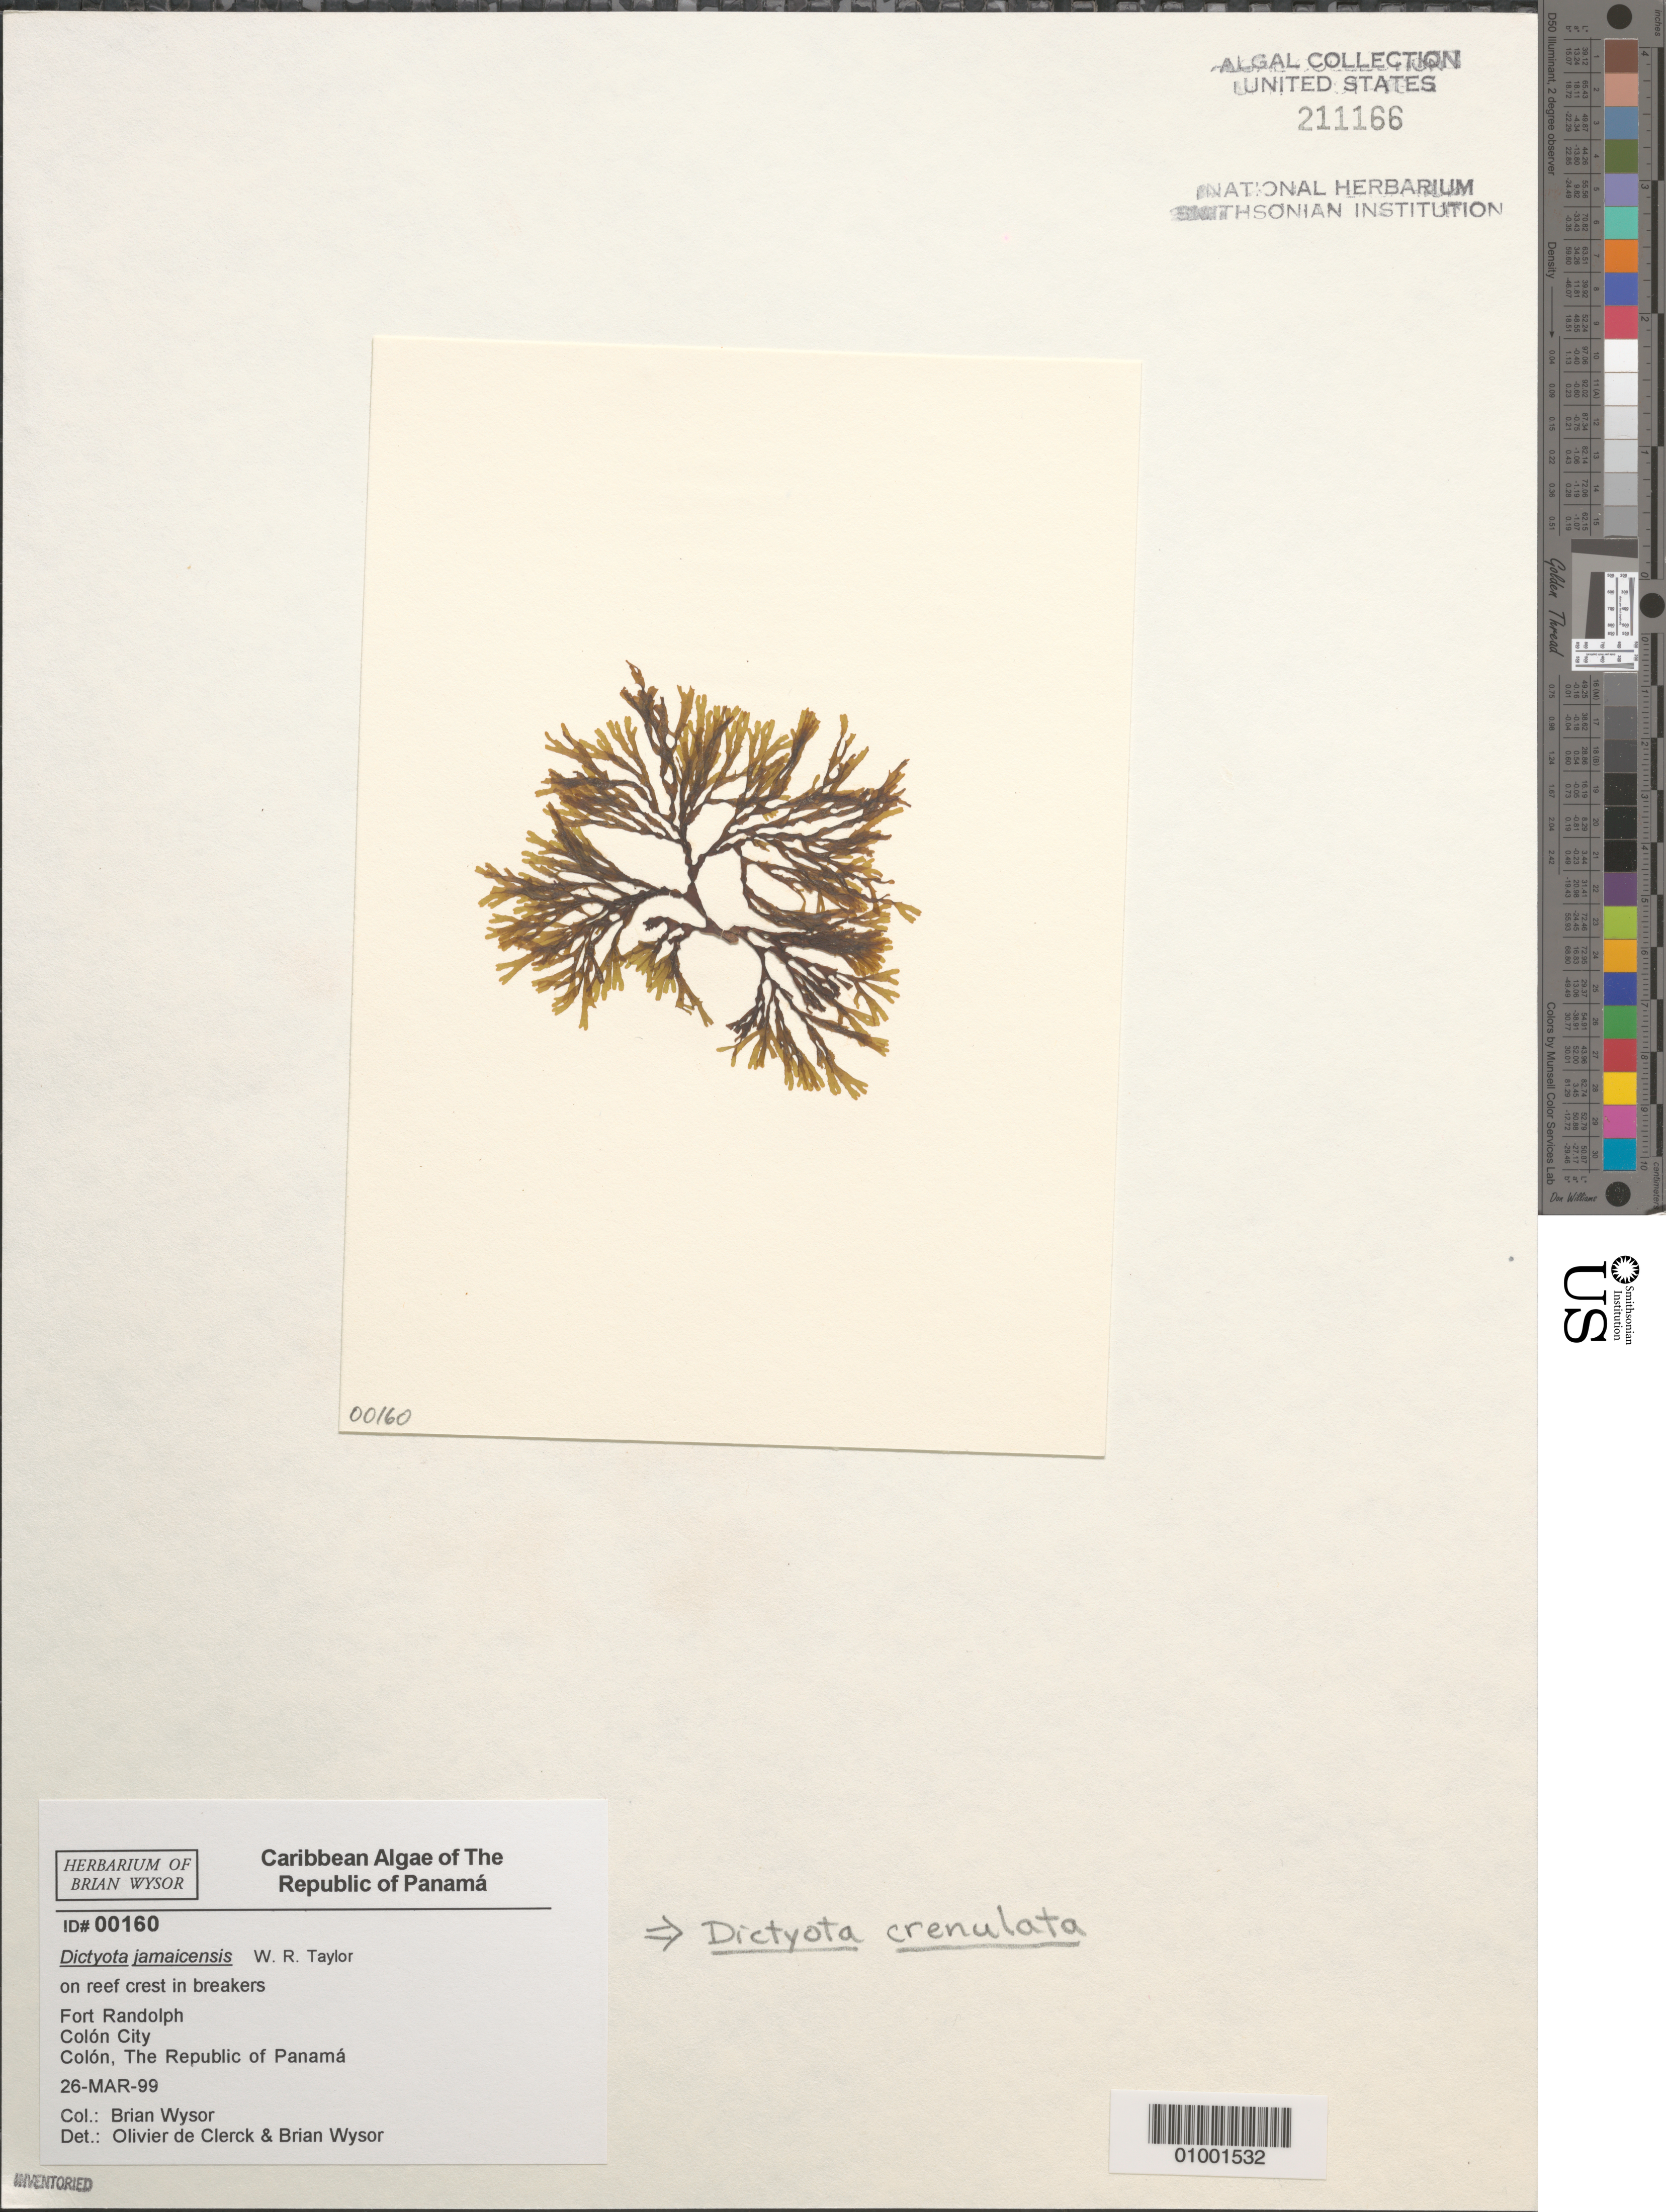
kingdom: Chromista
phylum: Ochrophyta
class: Phaeophyceae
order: Dictyotales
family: Dictyotaceae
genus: Dictyota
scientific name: Dictyota crenulata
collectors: B. Wysor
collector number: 00160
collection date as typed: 26 Mar 1999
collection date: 1999-03-26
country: Panama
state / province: Colón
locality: Fort Randolph, Colón City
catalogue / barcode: US 211166